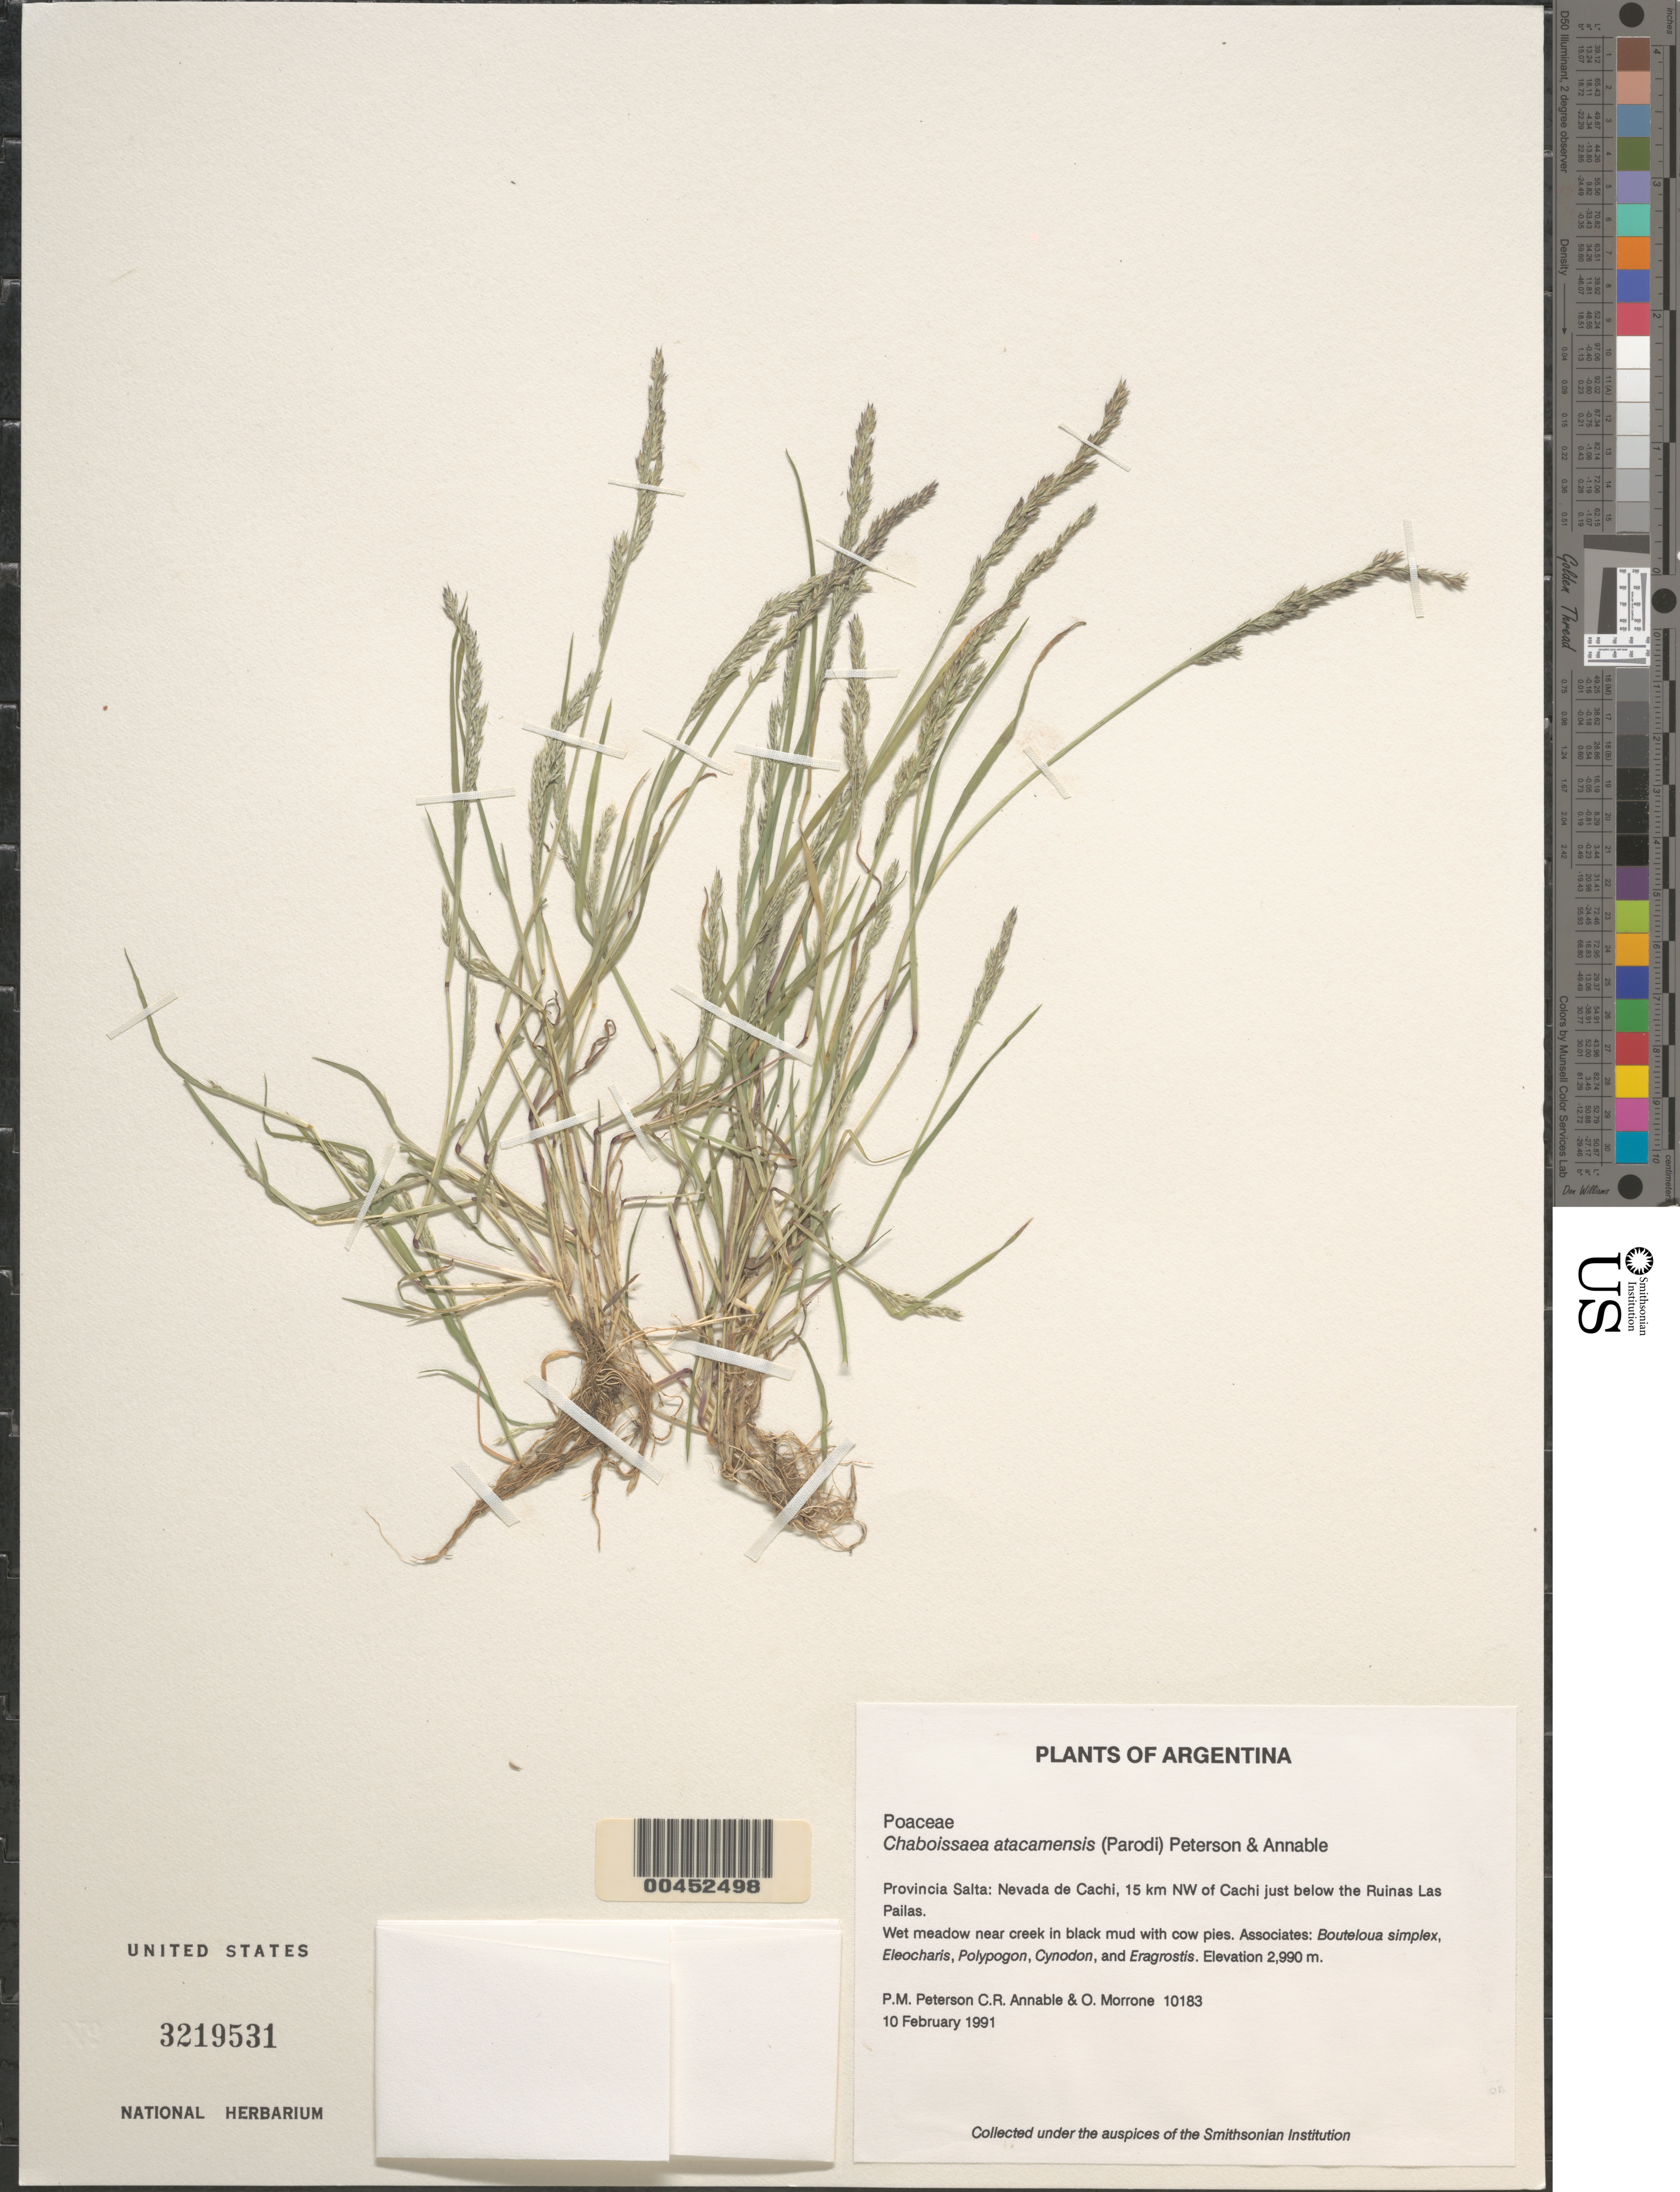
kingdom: Plantae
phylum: Tracheophyta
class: Liliopsida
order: Poales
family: Poaceae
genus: Chaboissaea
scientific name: Chaboissaea atacamensis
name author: (Parodi) P.M. Peterson & Annable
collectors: P. M. Peterson, C. R. Annable & O. N. Morrone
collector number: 10183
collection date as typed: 10 Feb 1991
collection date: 1991-02-10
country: Argentina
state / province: Salta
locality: Nevada de Cachi, 15 km NW of Cachi just below the Ruinas Las Pailas.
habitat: Wet meadow near creek in black mud with cow pies. Associates: Bouteloua simplex, Eleocharis, Polypogon, Cynodon, and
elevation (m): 2990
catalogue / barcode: US 3219531